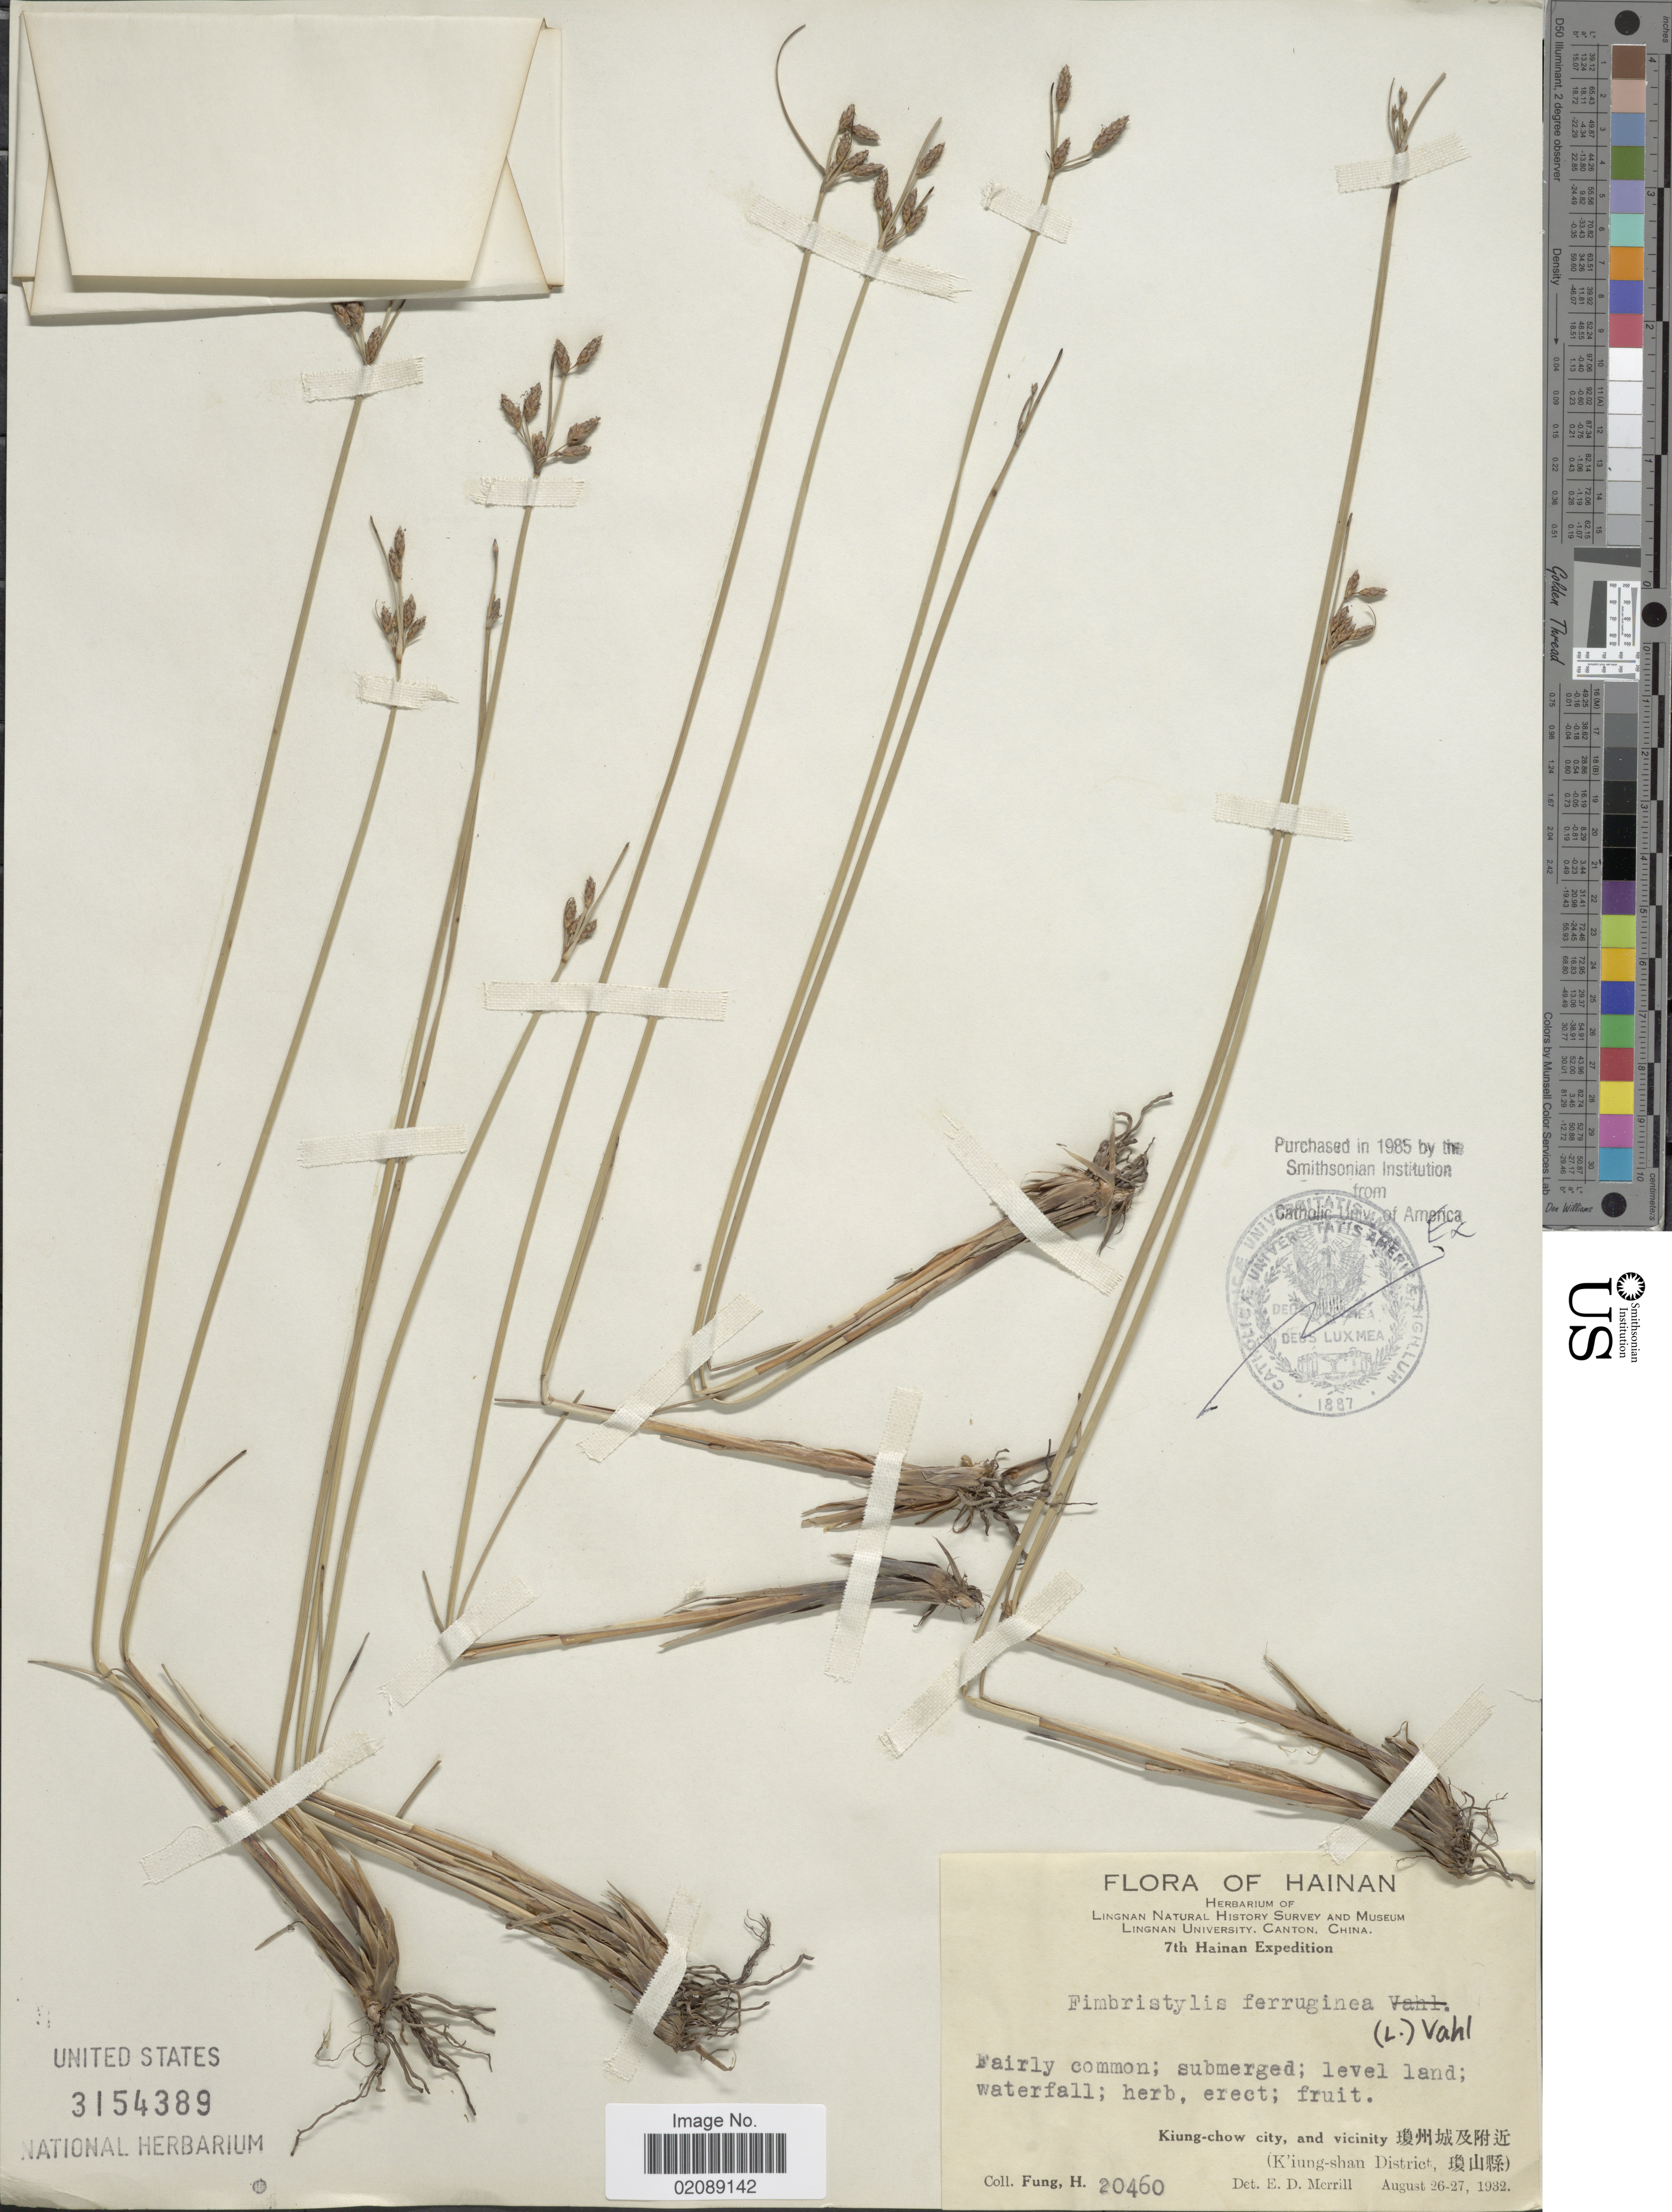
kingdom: Plantae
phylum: Tracheophyta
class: Liliopsida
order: Poales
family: Cyperaceae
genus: Fimbristylis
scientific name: Fimbristylis ferruginea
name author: (L.) Vahl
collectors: H. Fung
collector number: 20460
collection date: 1932-08-26/1932-08-27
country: China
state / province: Hainan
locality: Kiung-chow city, and vicinity [Foreign script] (K'iung-shan District)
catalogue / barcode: US 3154389